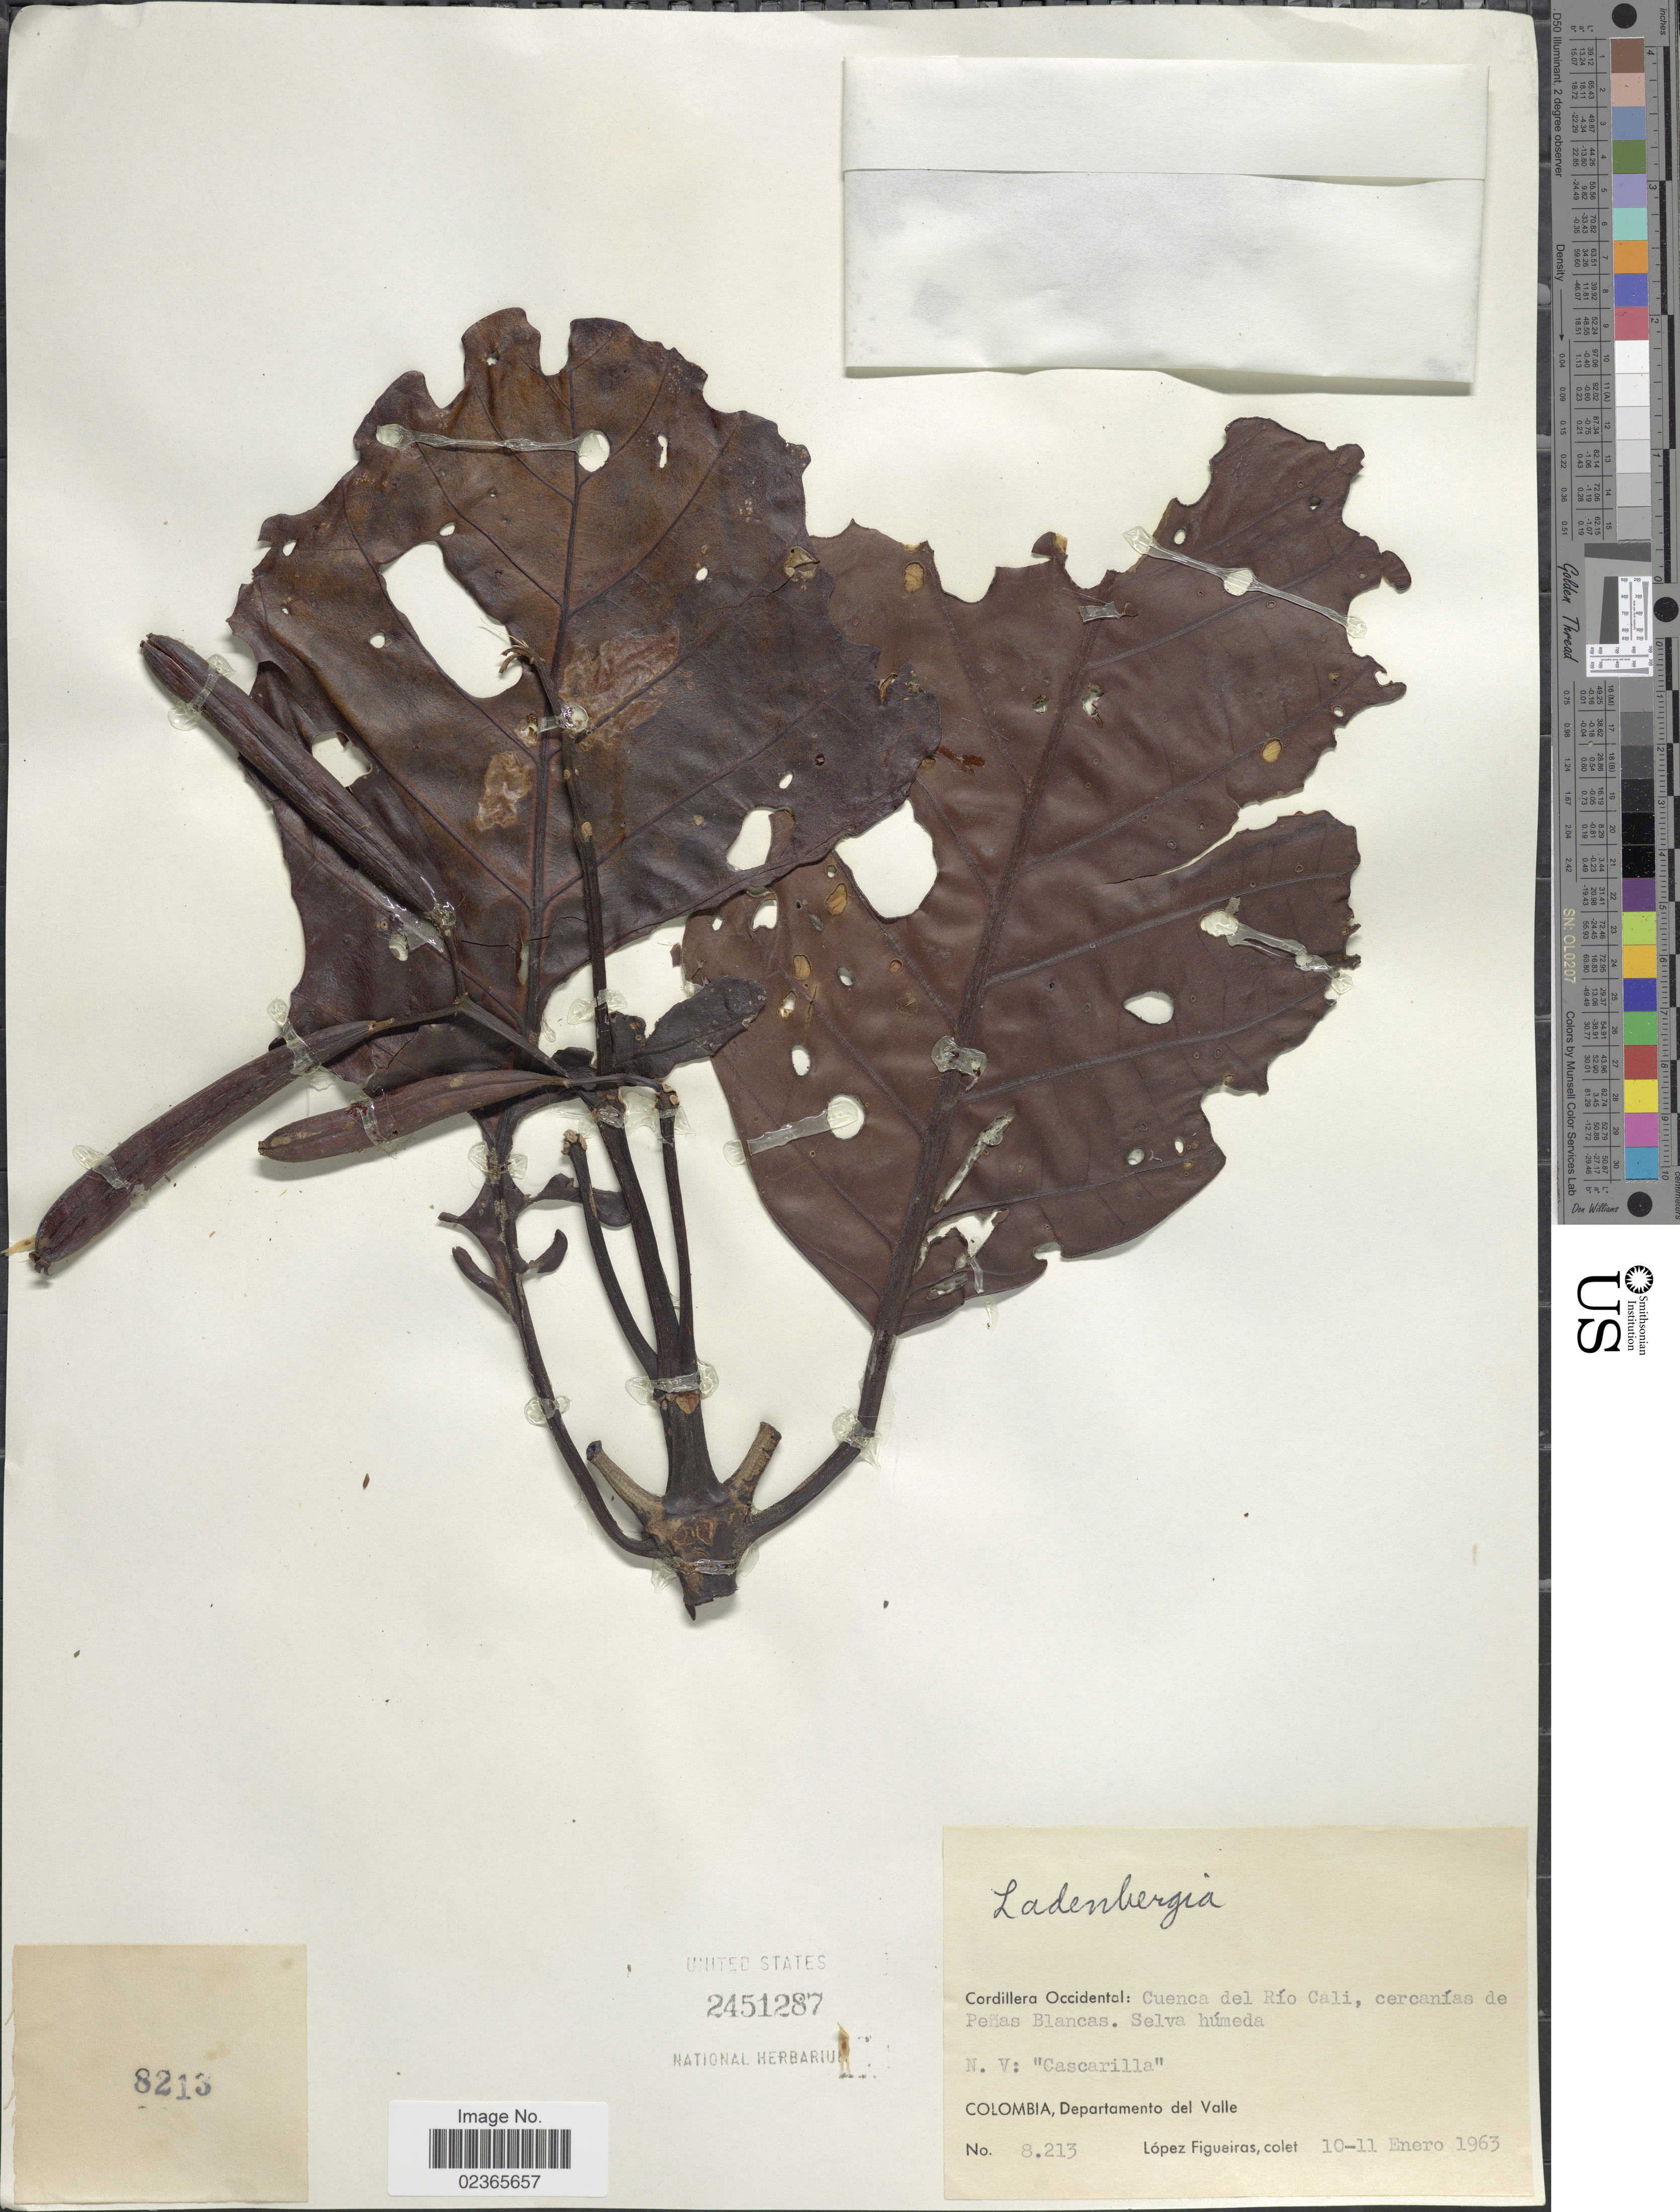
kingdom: Plantae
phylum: Tracheophyta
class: Magnoliopsida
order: Gentianales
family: Rubiaceae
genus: Ladenbergia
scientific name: Ladenbergia sp.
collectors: M. López Figueiras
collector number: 8213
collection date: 1963-01-10/1963-01-11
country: Colombia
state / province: Valle del Cauca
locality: Cordillera Occidental: Cuenca del Rio Cali, cercanias de Penas Blancas. Selva humeda, Departamento del Valle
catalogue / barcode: US 2451287